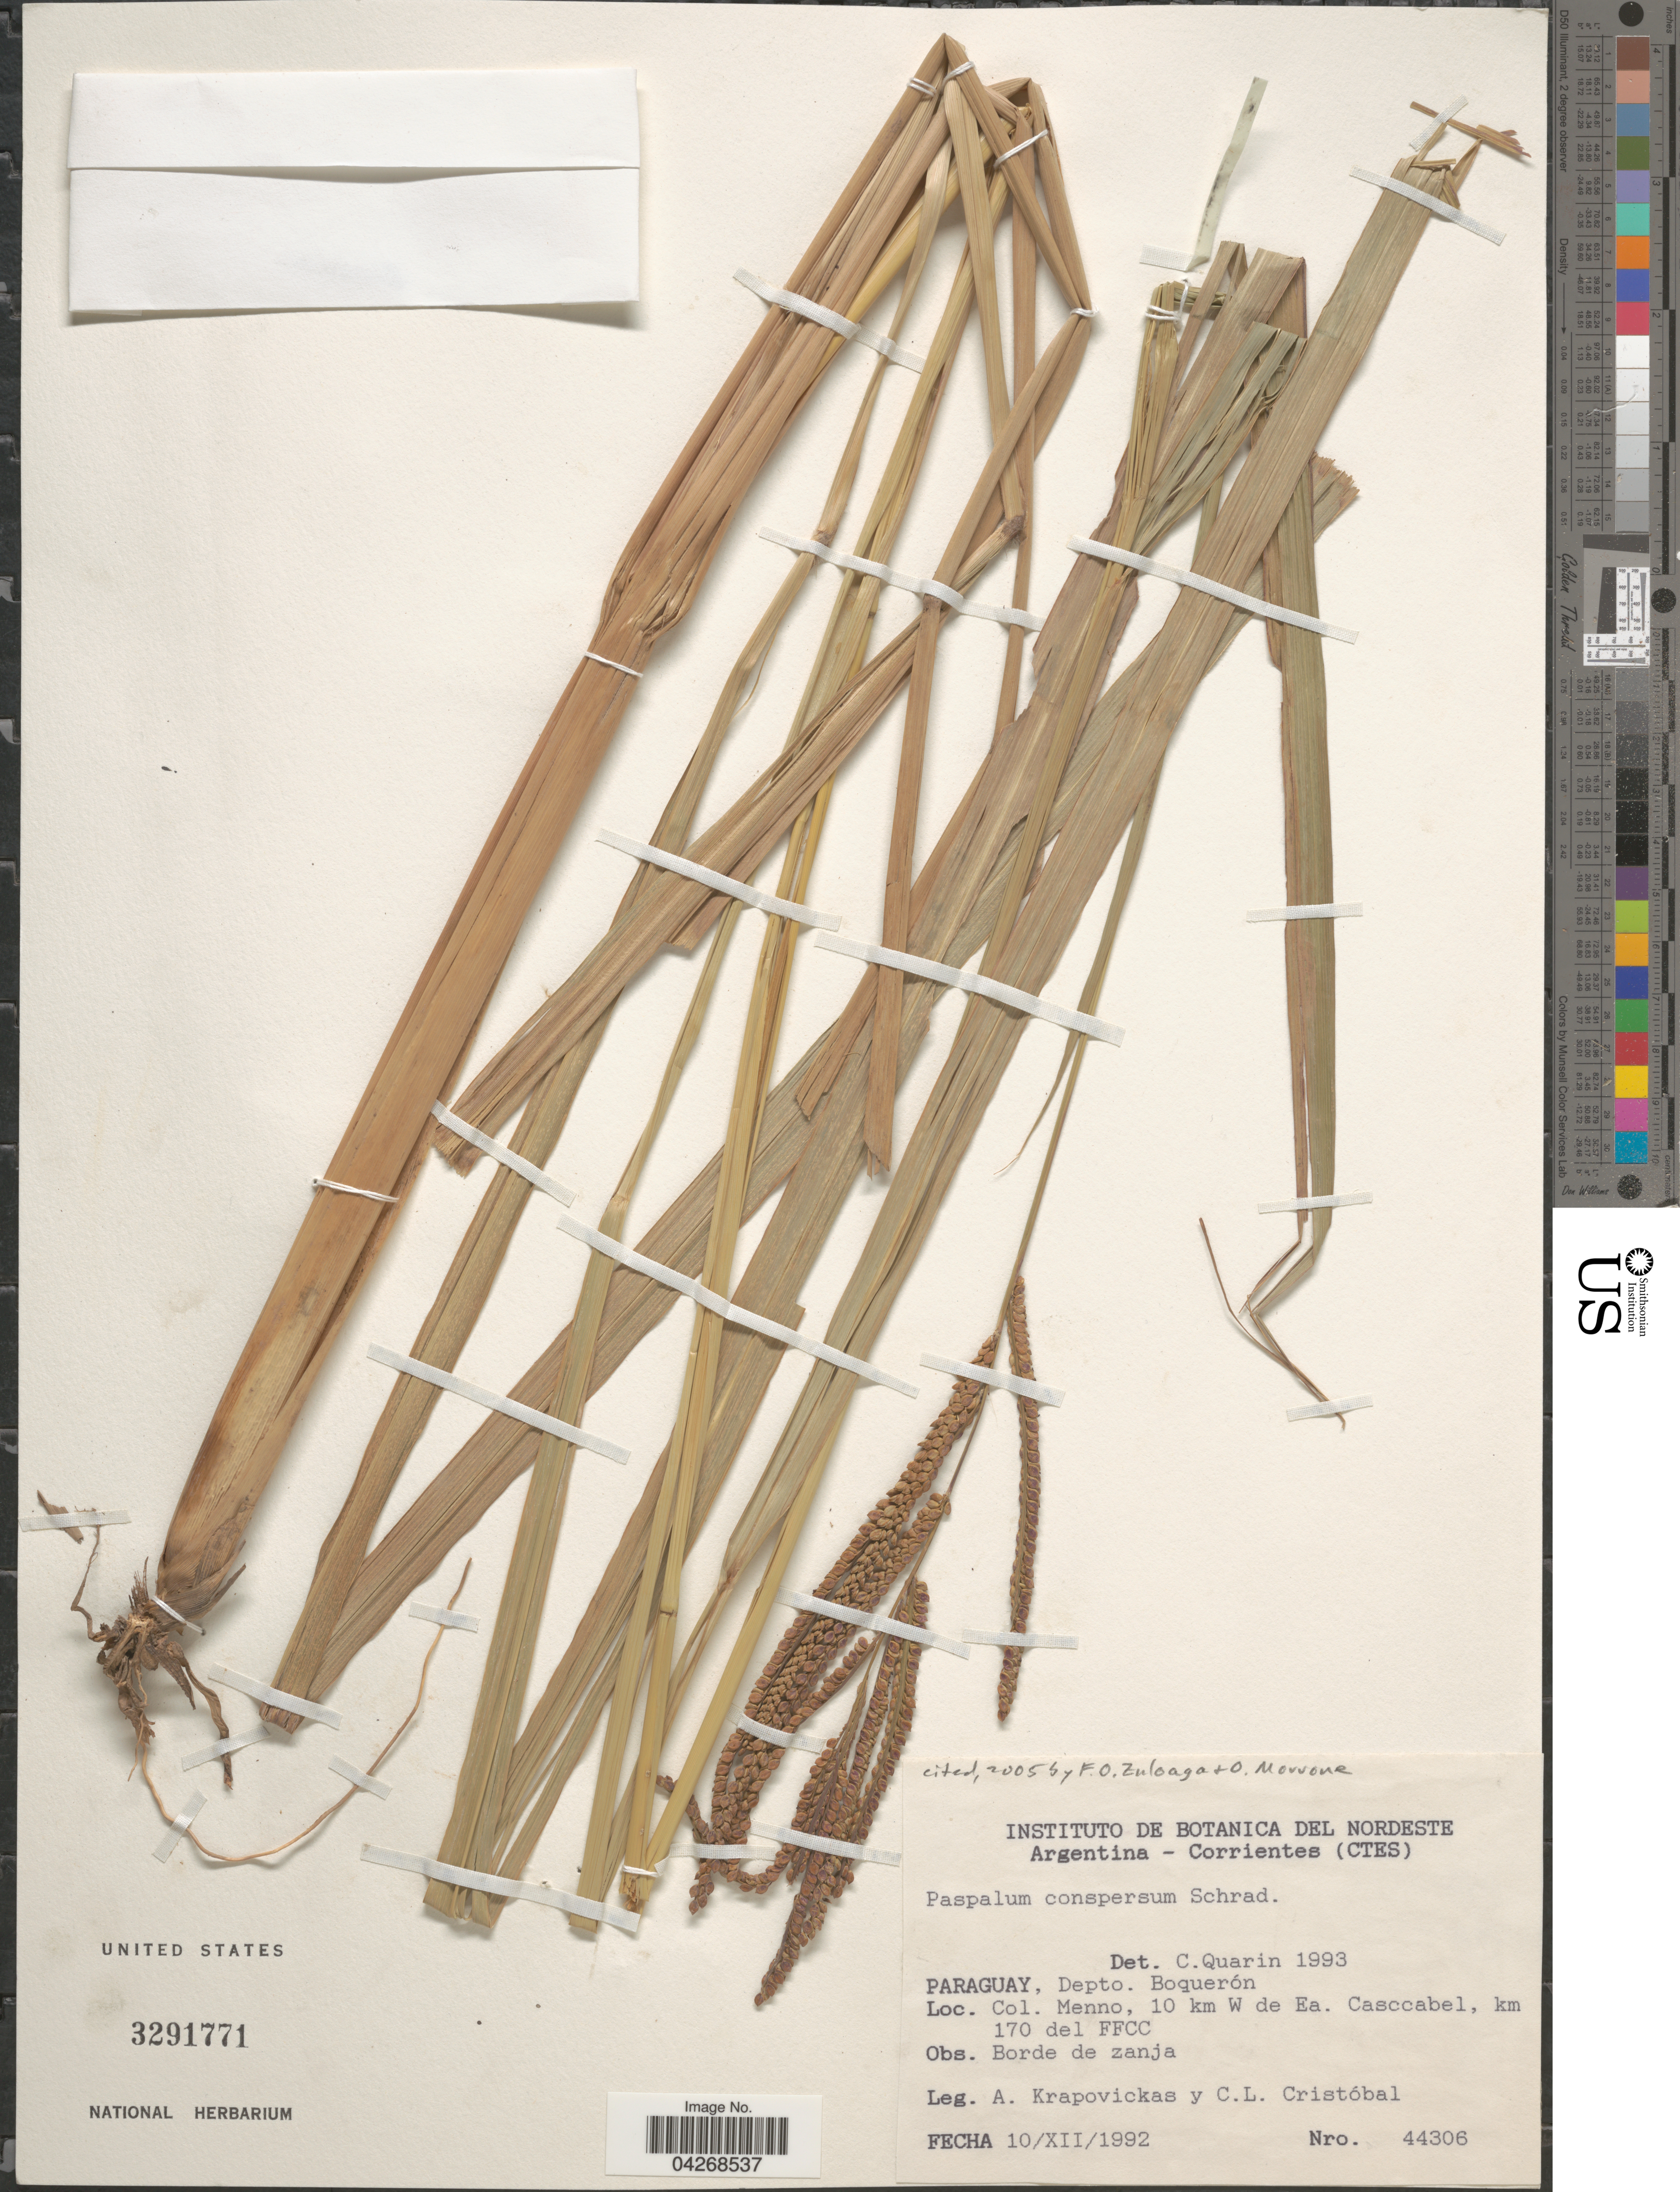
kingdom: Plantae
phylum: Tracheophyta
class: Liliopsida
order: Poales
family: Poaceae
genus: Paspalum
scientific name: Paspalum conspersum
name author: Schrad.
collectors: A. Krapovickas & C. L. Cristóbal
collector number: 44306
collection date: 1992-12-10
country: Paraguay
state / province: Boqueron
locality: Depto. Boquerón. Col. Menno, 10 km W de Ea. Casccabel, km 170 del FFCC.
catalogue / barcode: US 3291771